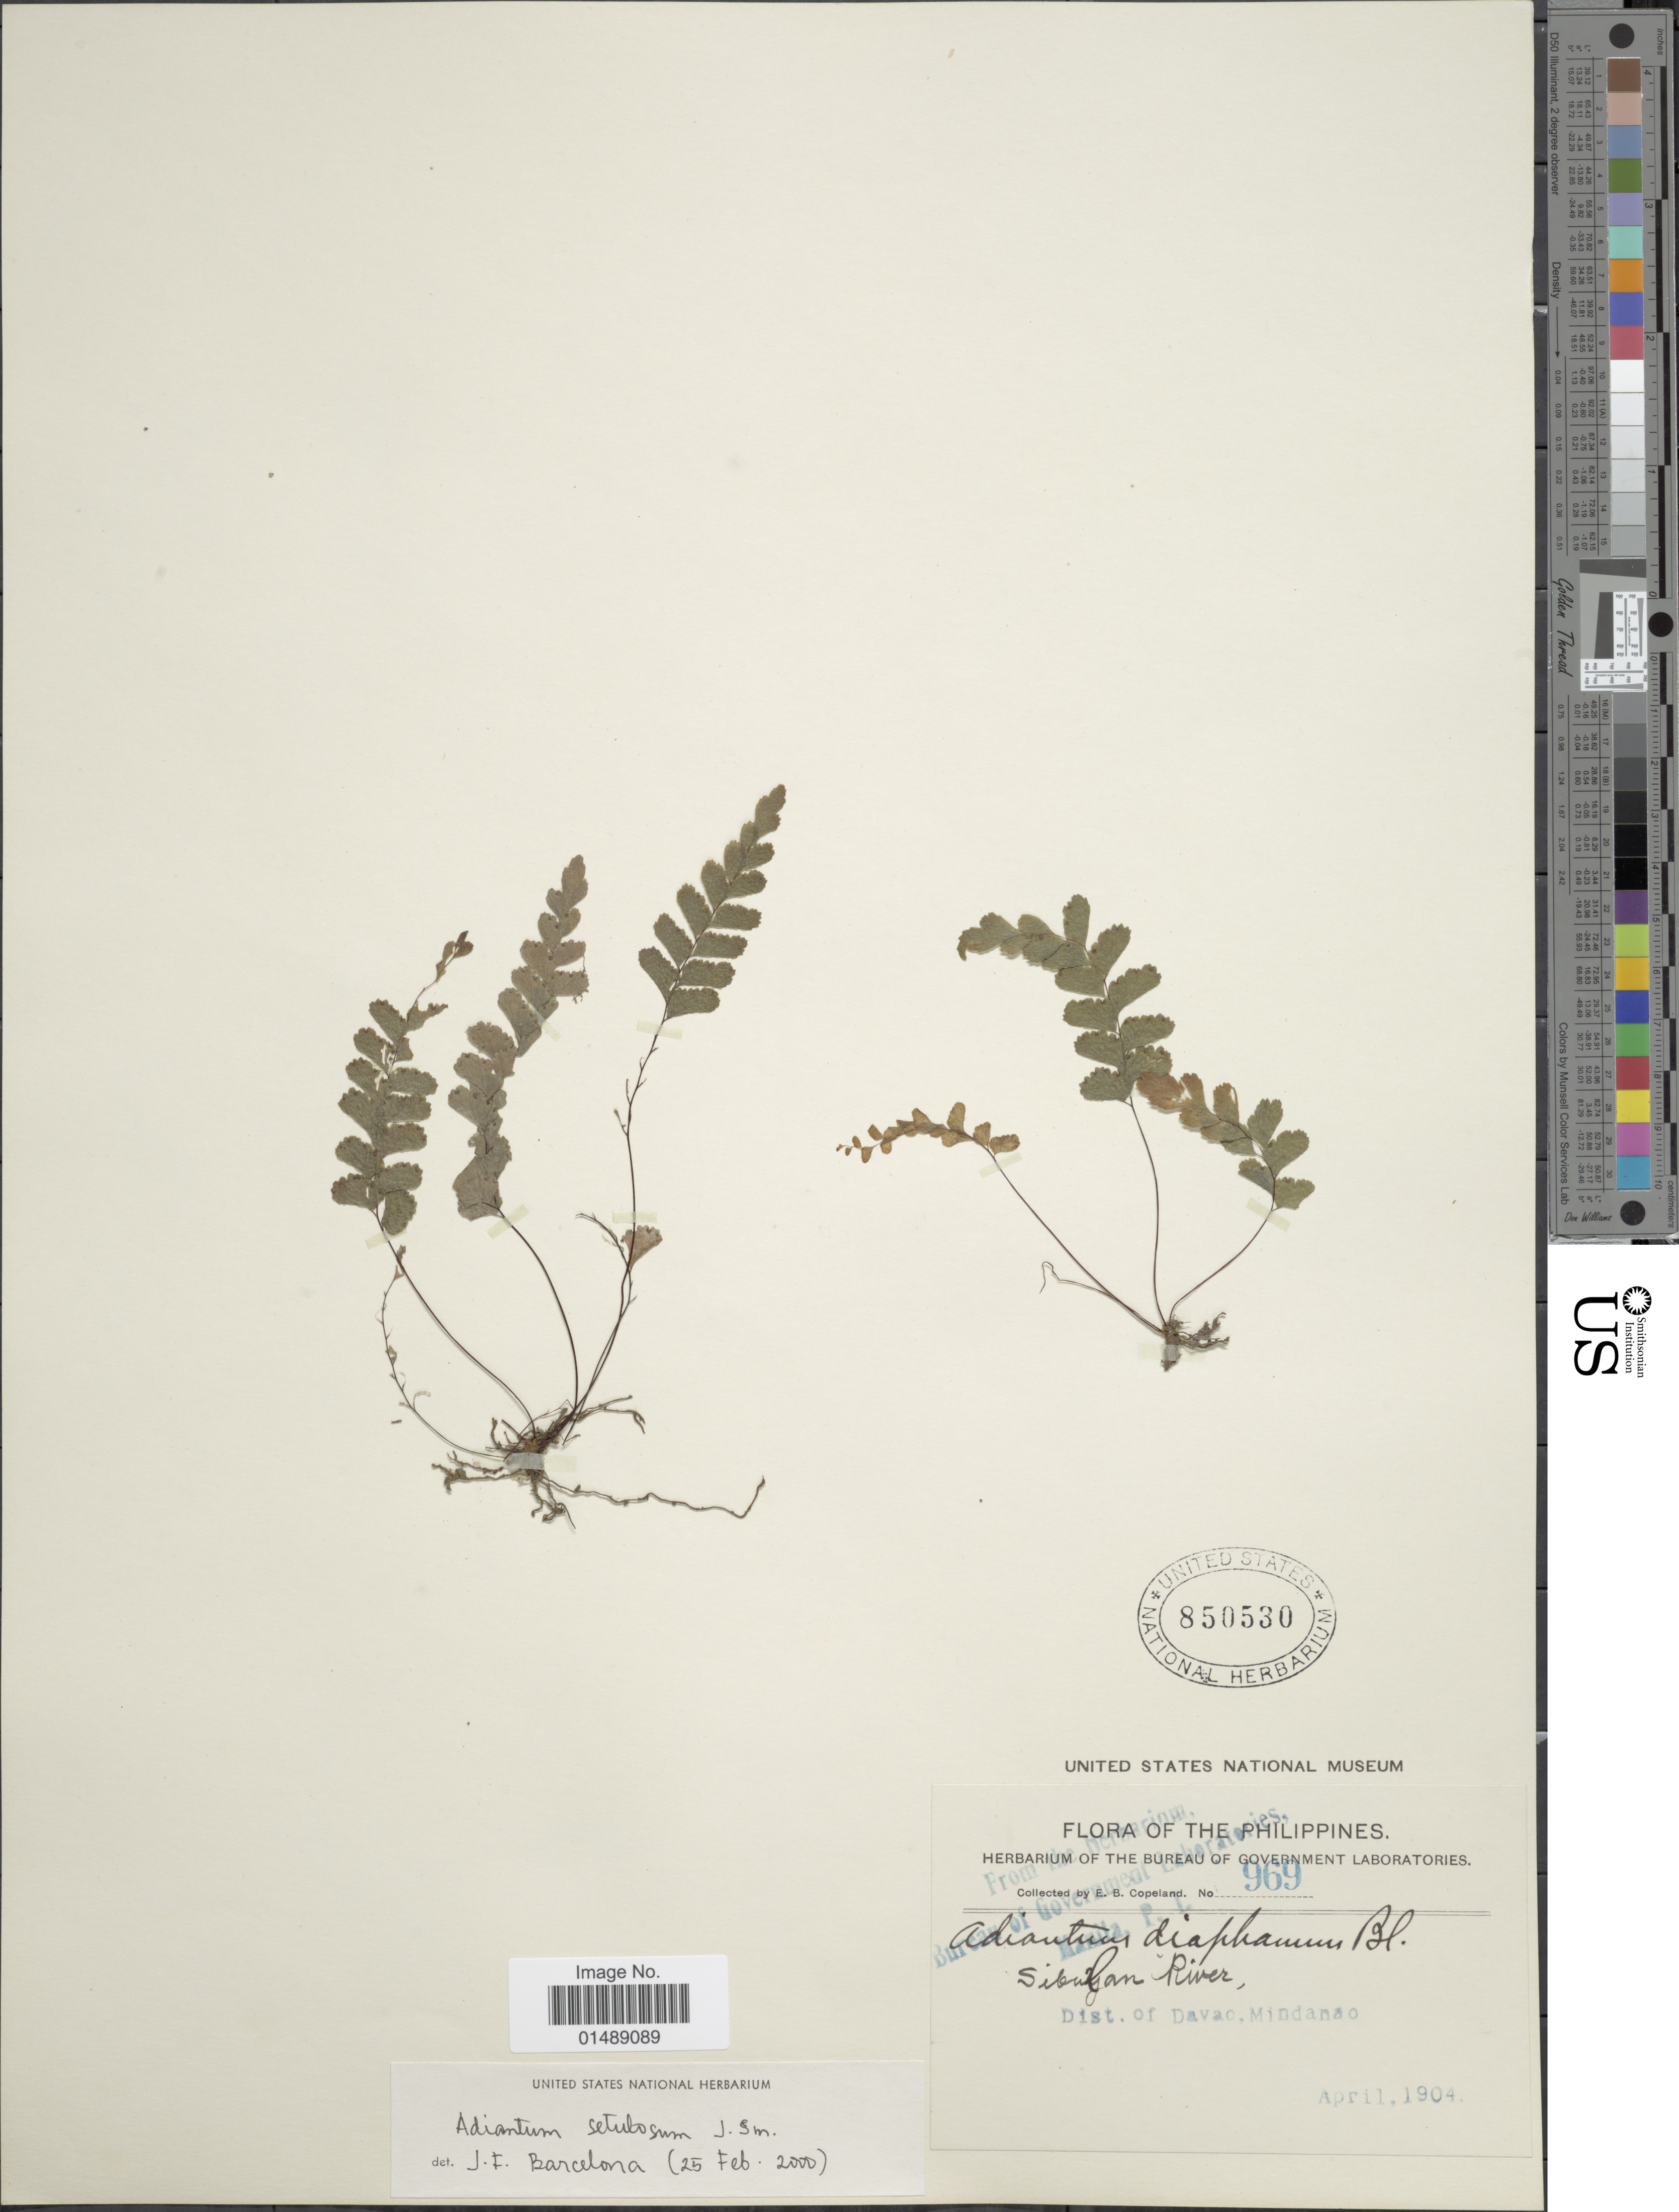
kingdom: Plantae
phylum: Tracheophyta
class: Polypodiopsida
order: Polypodiales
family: Pteridaceae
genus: Adiantum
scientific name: Adiantum setulosum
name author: J. Sm.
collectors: E. B. Copeland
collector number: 969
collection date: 1904-04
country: Philippines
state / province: Davao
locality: Flora of the Philippines, Sibuljan river, Dist. of Davao. Mindanao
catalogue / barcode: US 850530